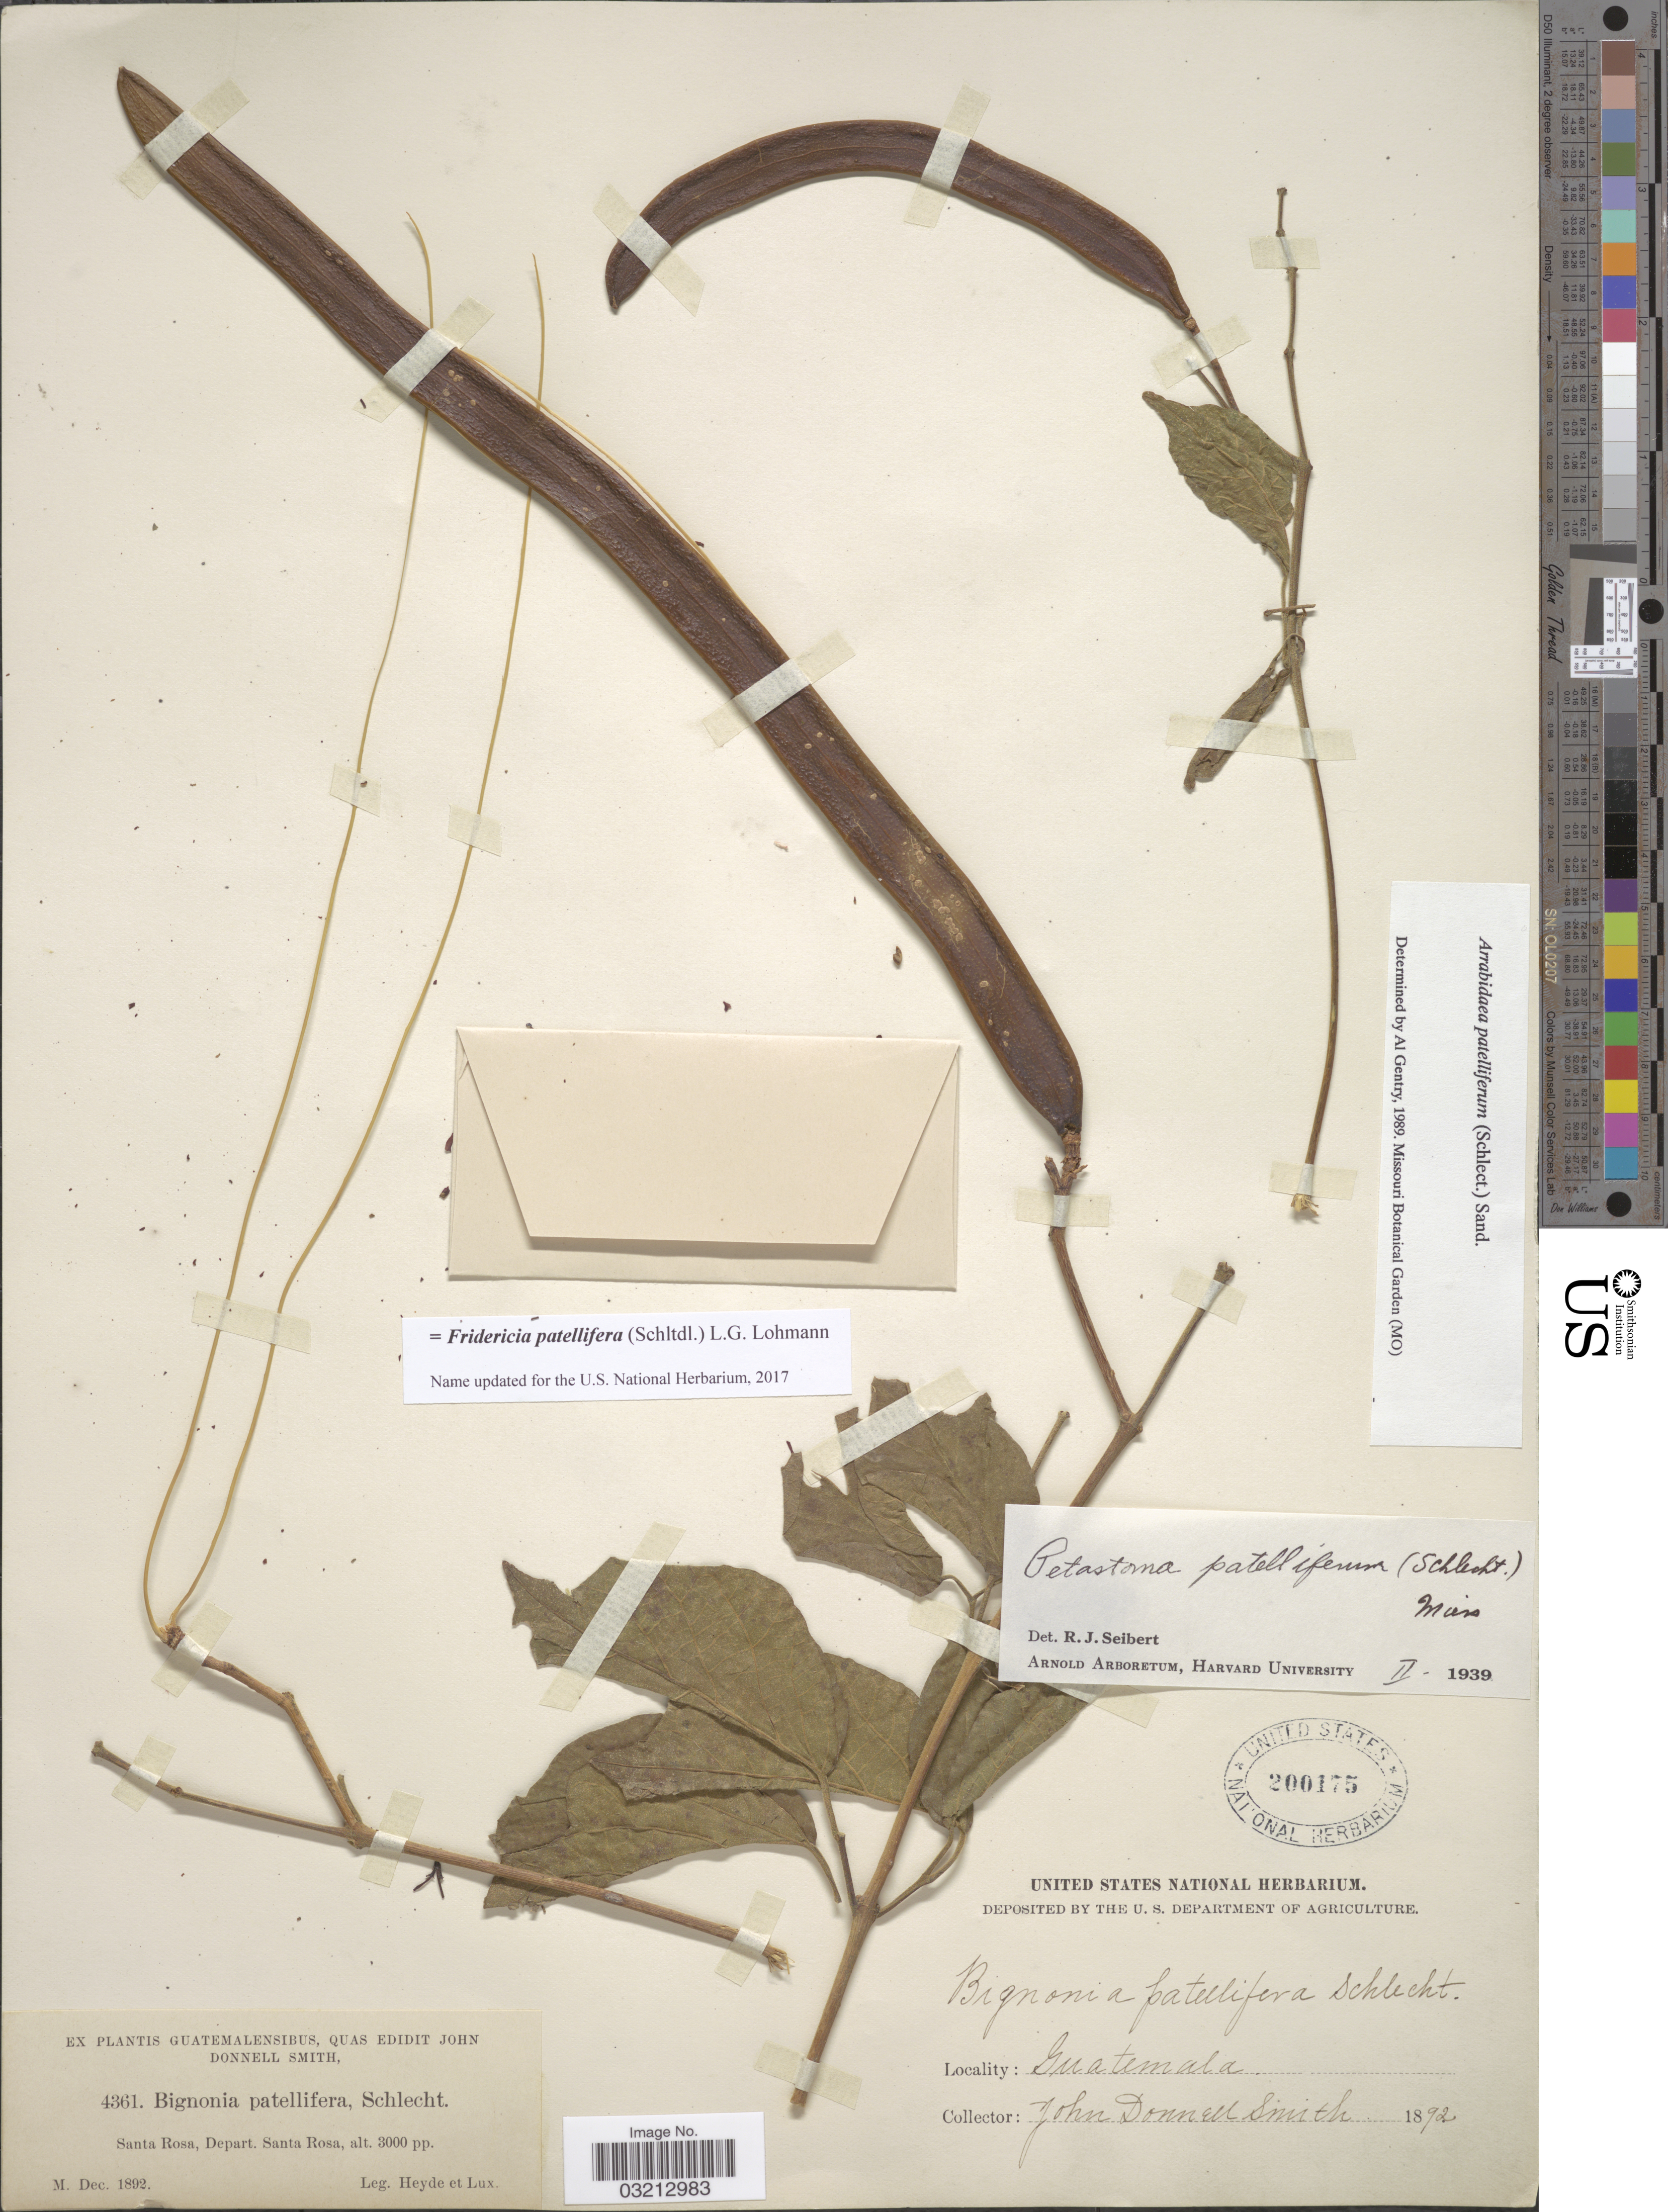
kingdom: Plantae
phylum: Tracheophyta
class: Magnoliopsida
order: Lamiales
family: Bignoniaceae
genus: Fridericia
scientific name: Fridericia patellifera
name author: (Schltdl.) L.G. Lohmann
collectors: Heyde & Lux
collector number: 4361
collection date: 1892-12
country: Guatemala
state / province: Santa Rosa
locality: Depart. Santa Rosa.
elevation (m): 914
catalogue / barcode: US 200175